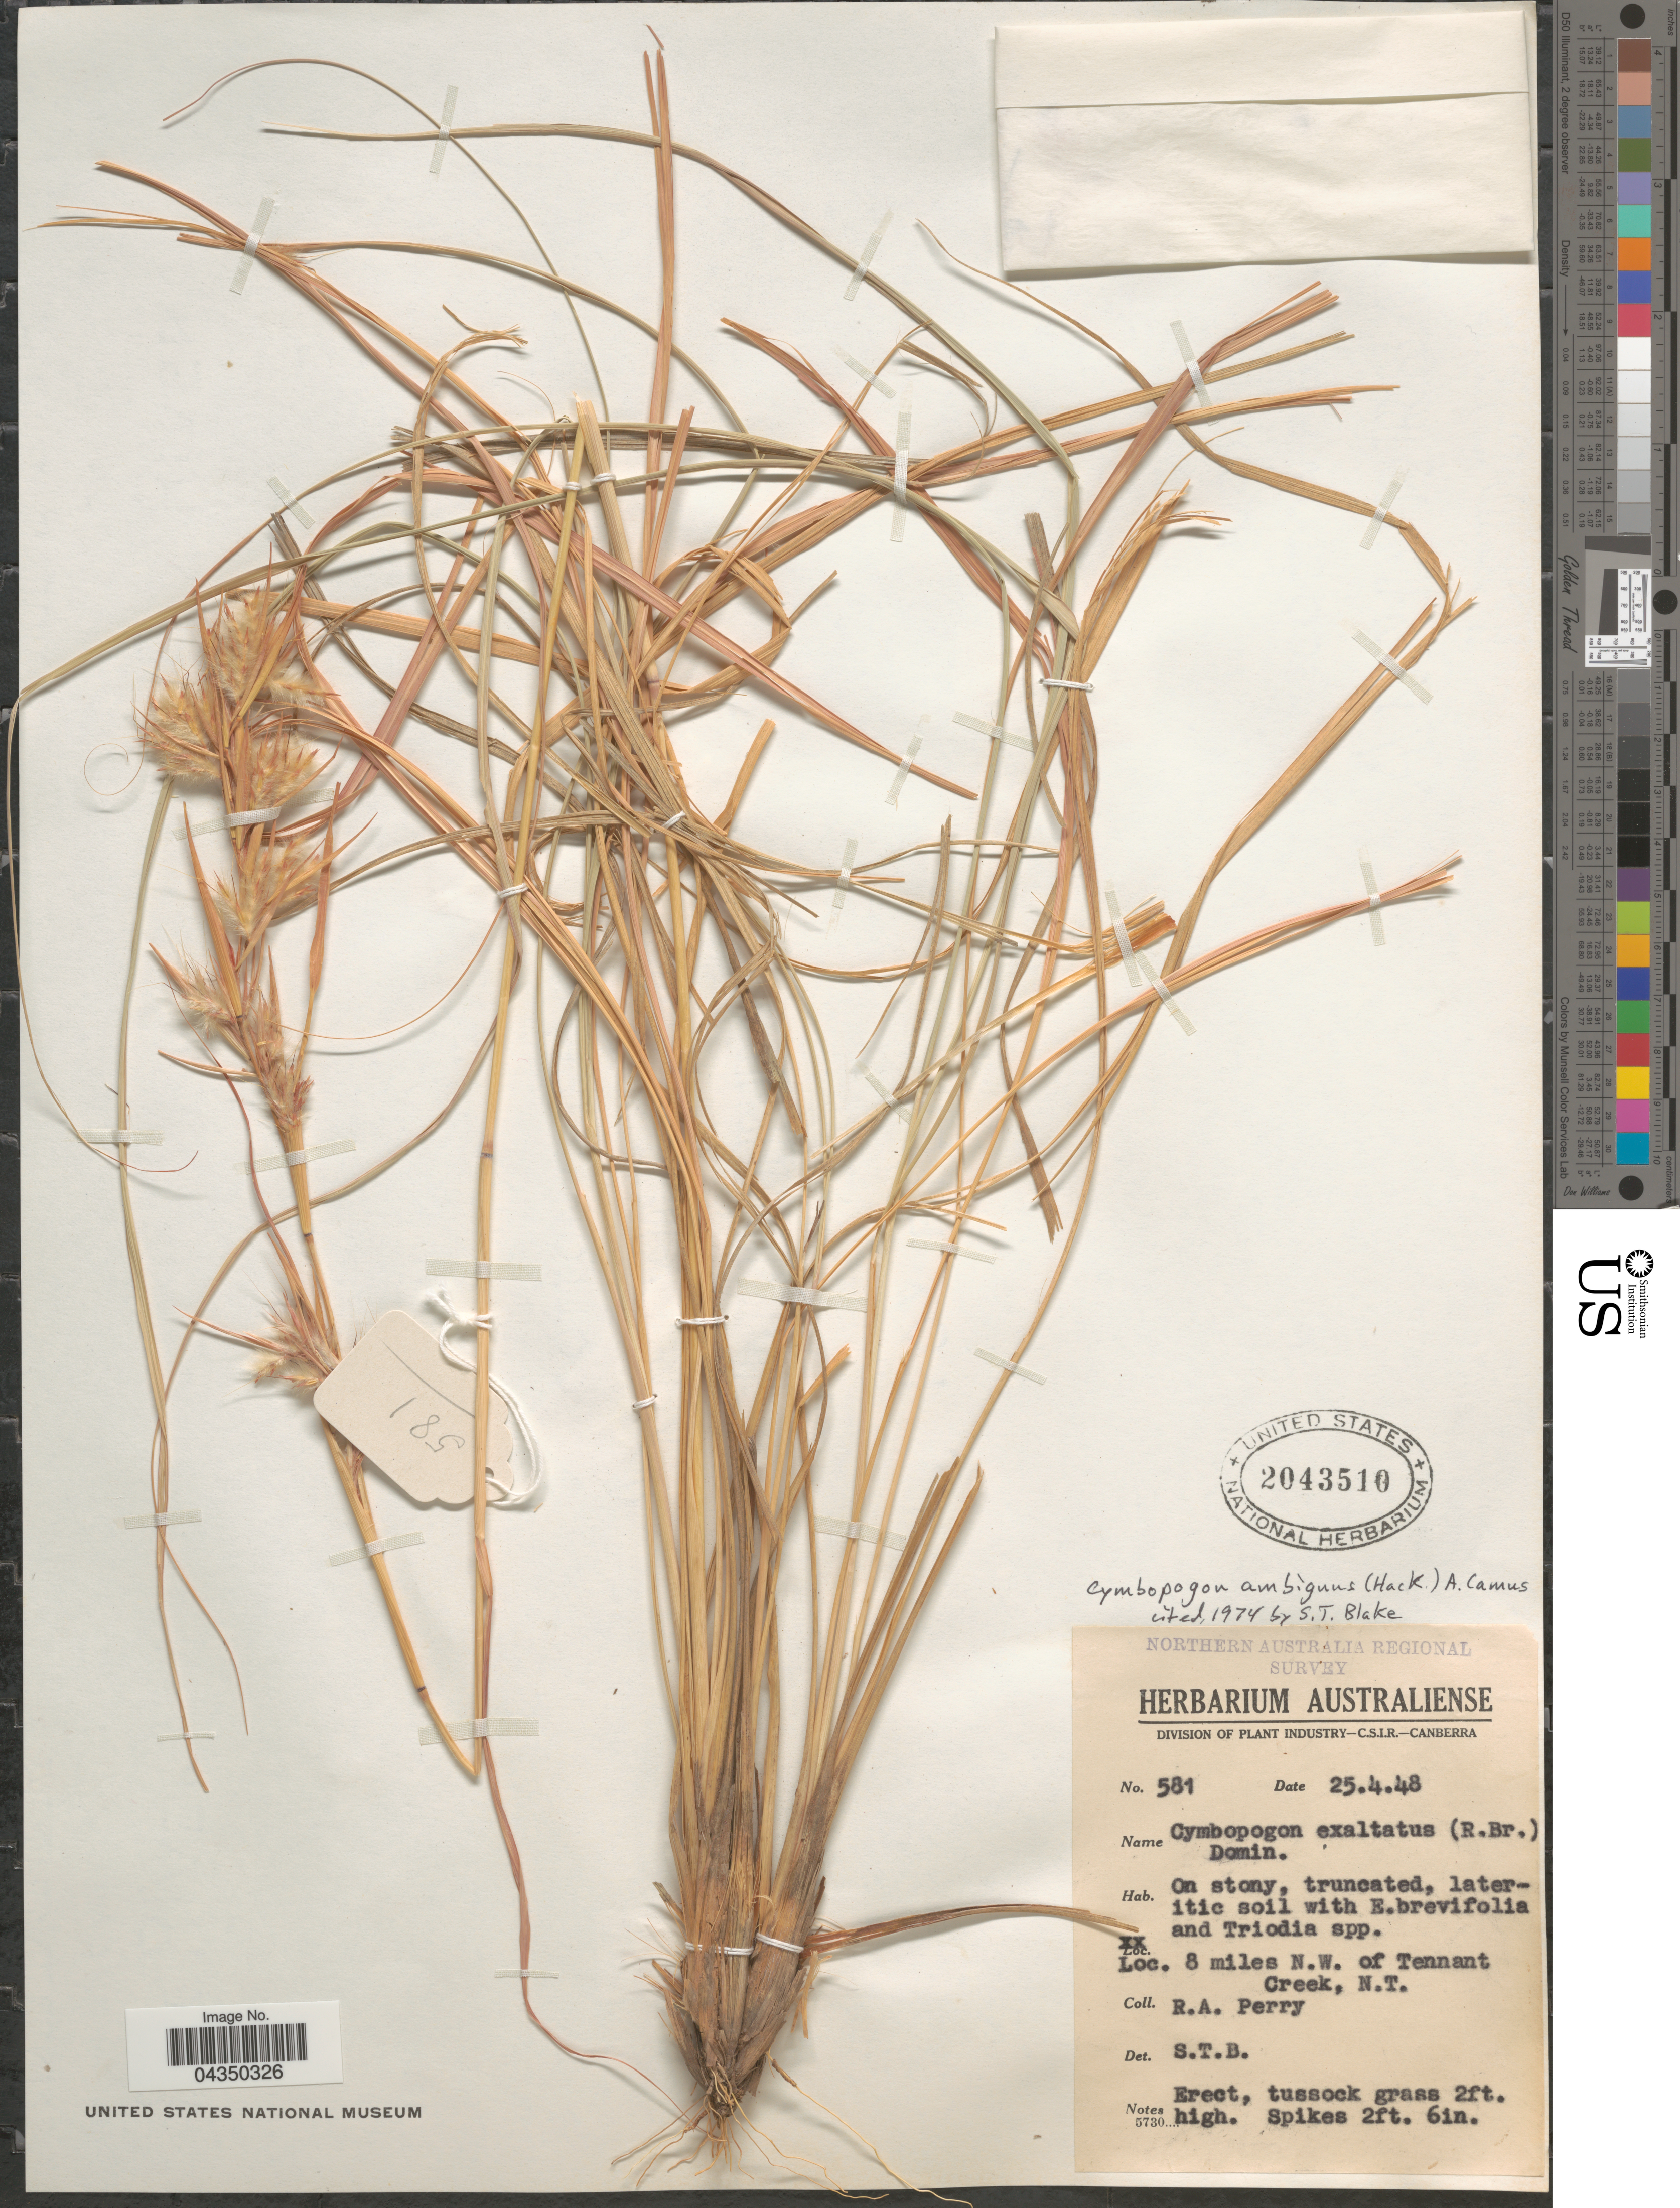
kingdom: Plantae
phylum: Tracheophyta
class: Liliopsida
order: Poales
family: Poaceae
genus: Cymbopogon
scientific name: Cymbopogon ambiguus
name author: A. Camus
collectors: Perry, R. A.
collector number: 581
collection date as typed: Transcribed d/m/y: 25/4/48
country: Australia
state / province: Northern Territory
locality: Northern Australia Regional Survey. 8 miles N.W. of Tennant Creek.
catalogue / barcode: US 2043510